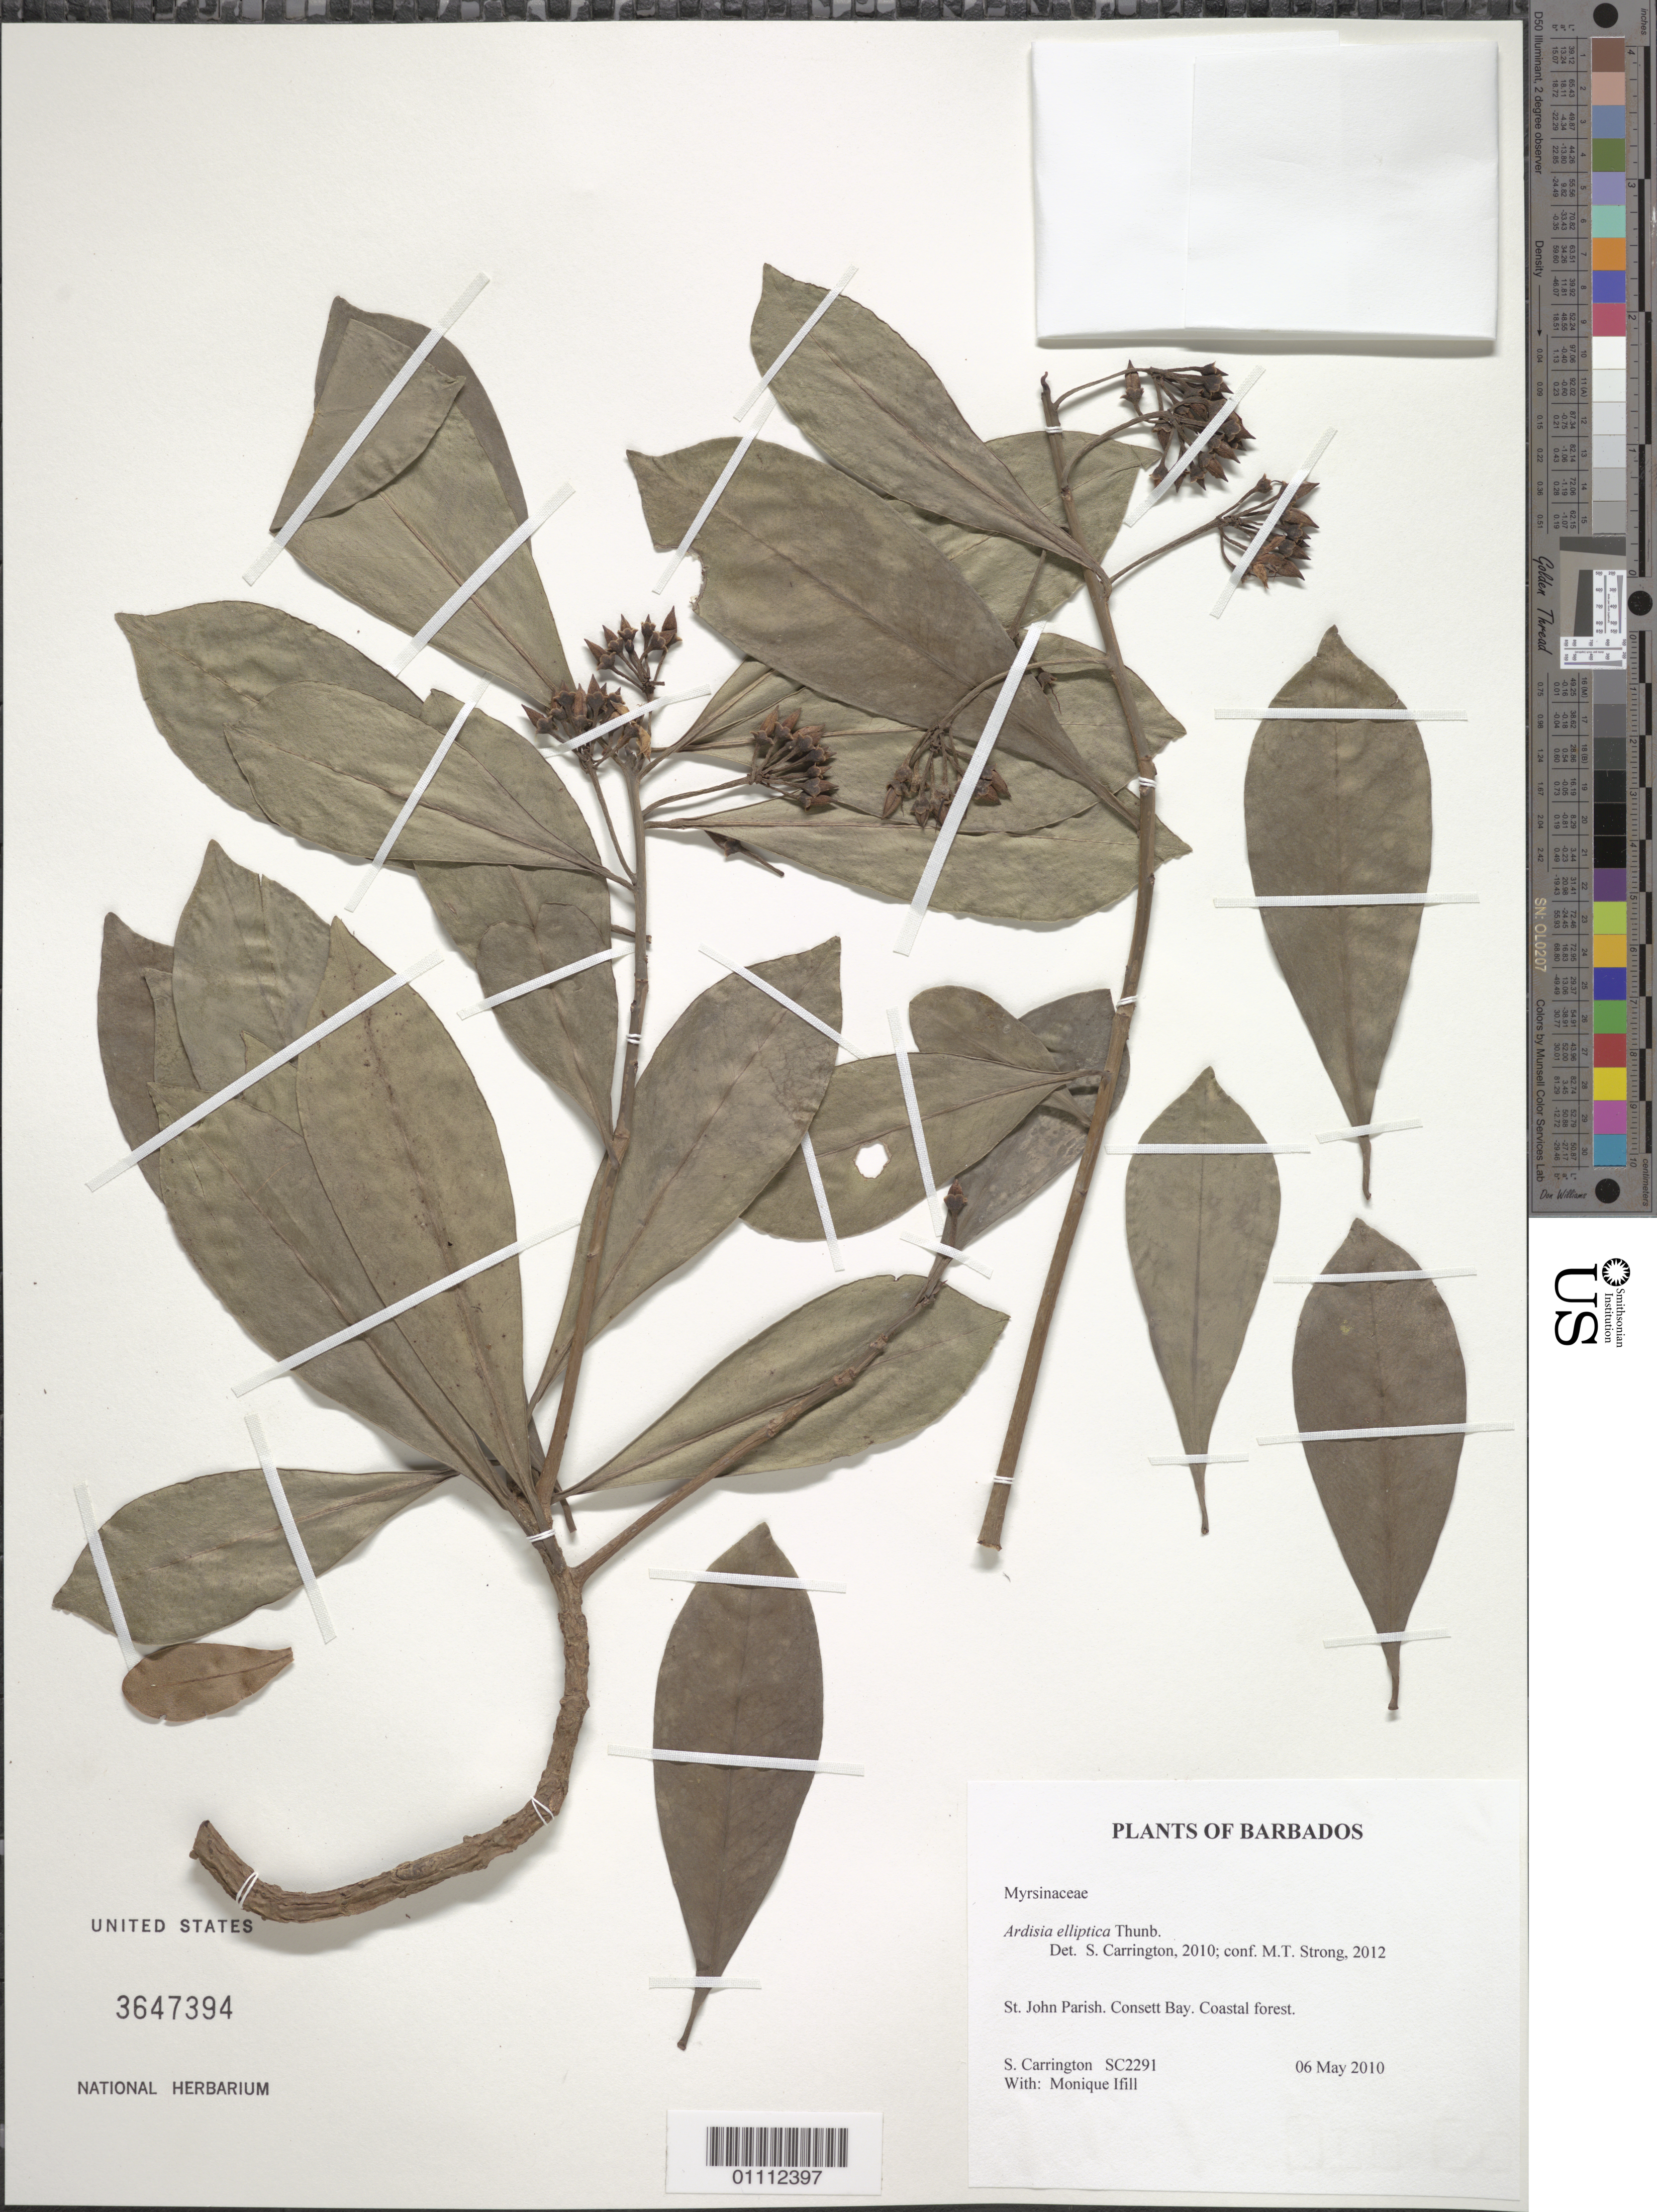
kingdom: Plantae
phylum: Tracheophyta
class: Magnoliopsida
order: Ericales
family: Primulaceae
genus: Ardisia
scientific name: Ardisia elliptica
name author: Thunb.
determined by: Carrington, C. M. S.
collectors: C. M. S. Carrington & M. Ifill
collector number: SC2291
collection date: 2010-05-06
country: Barbados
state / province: Saint John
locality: Consett Bay.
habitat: Coastal forest.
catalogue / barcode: US 3647394